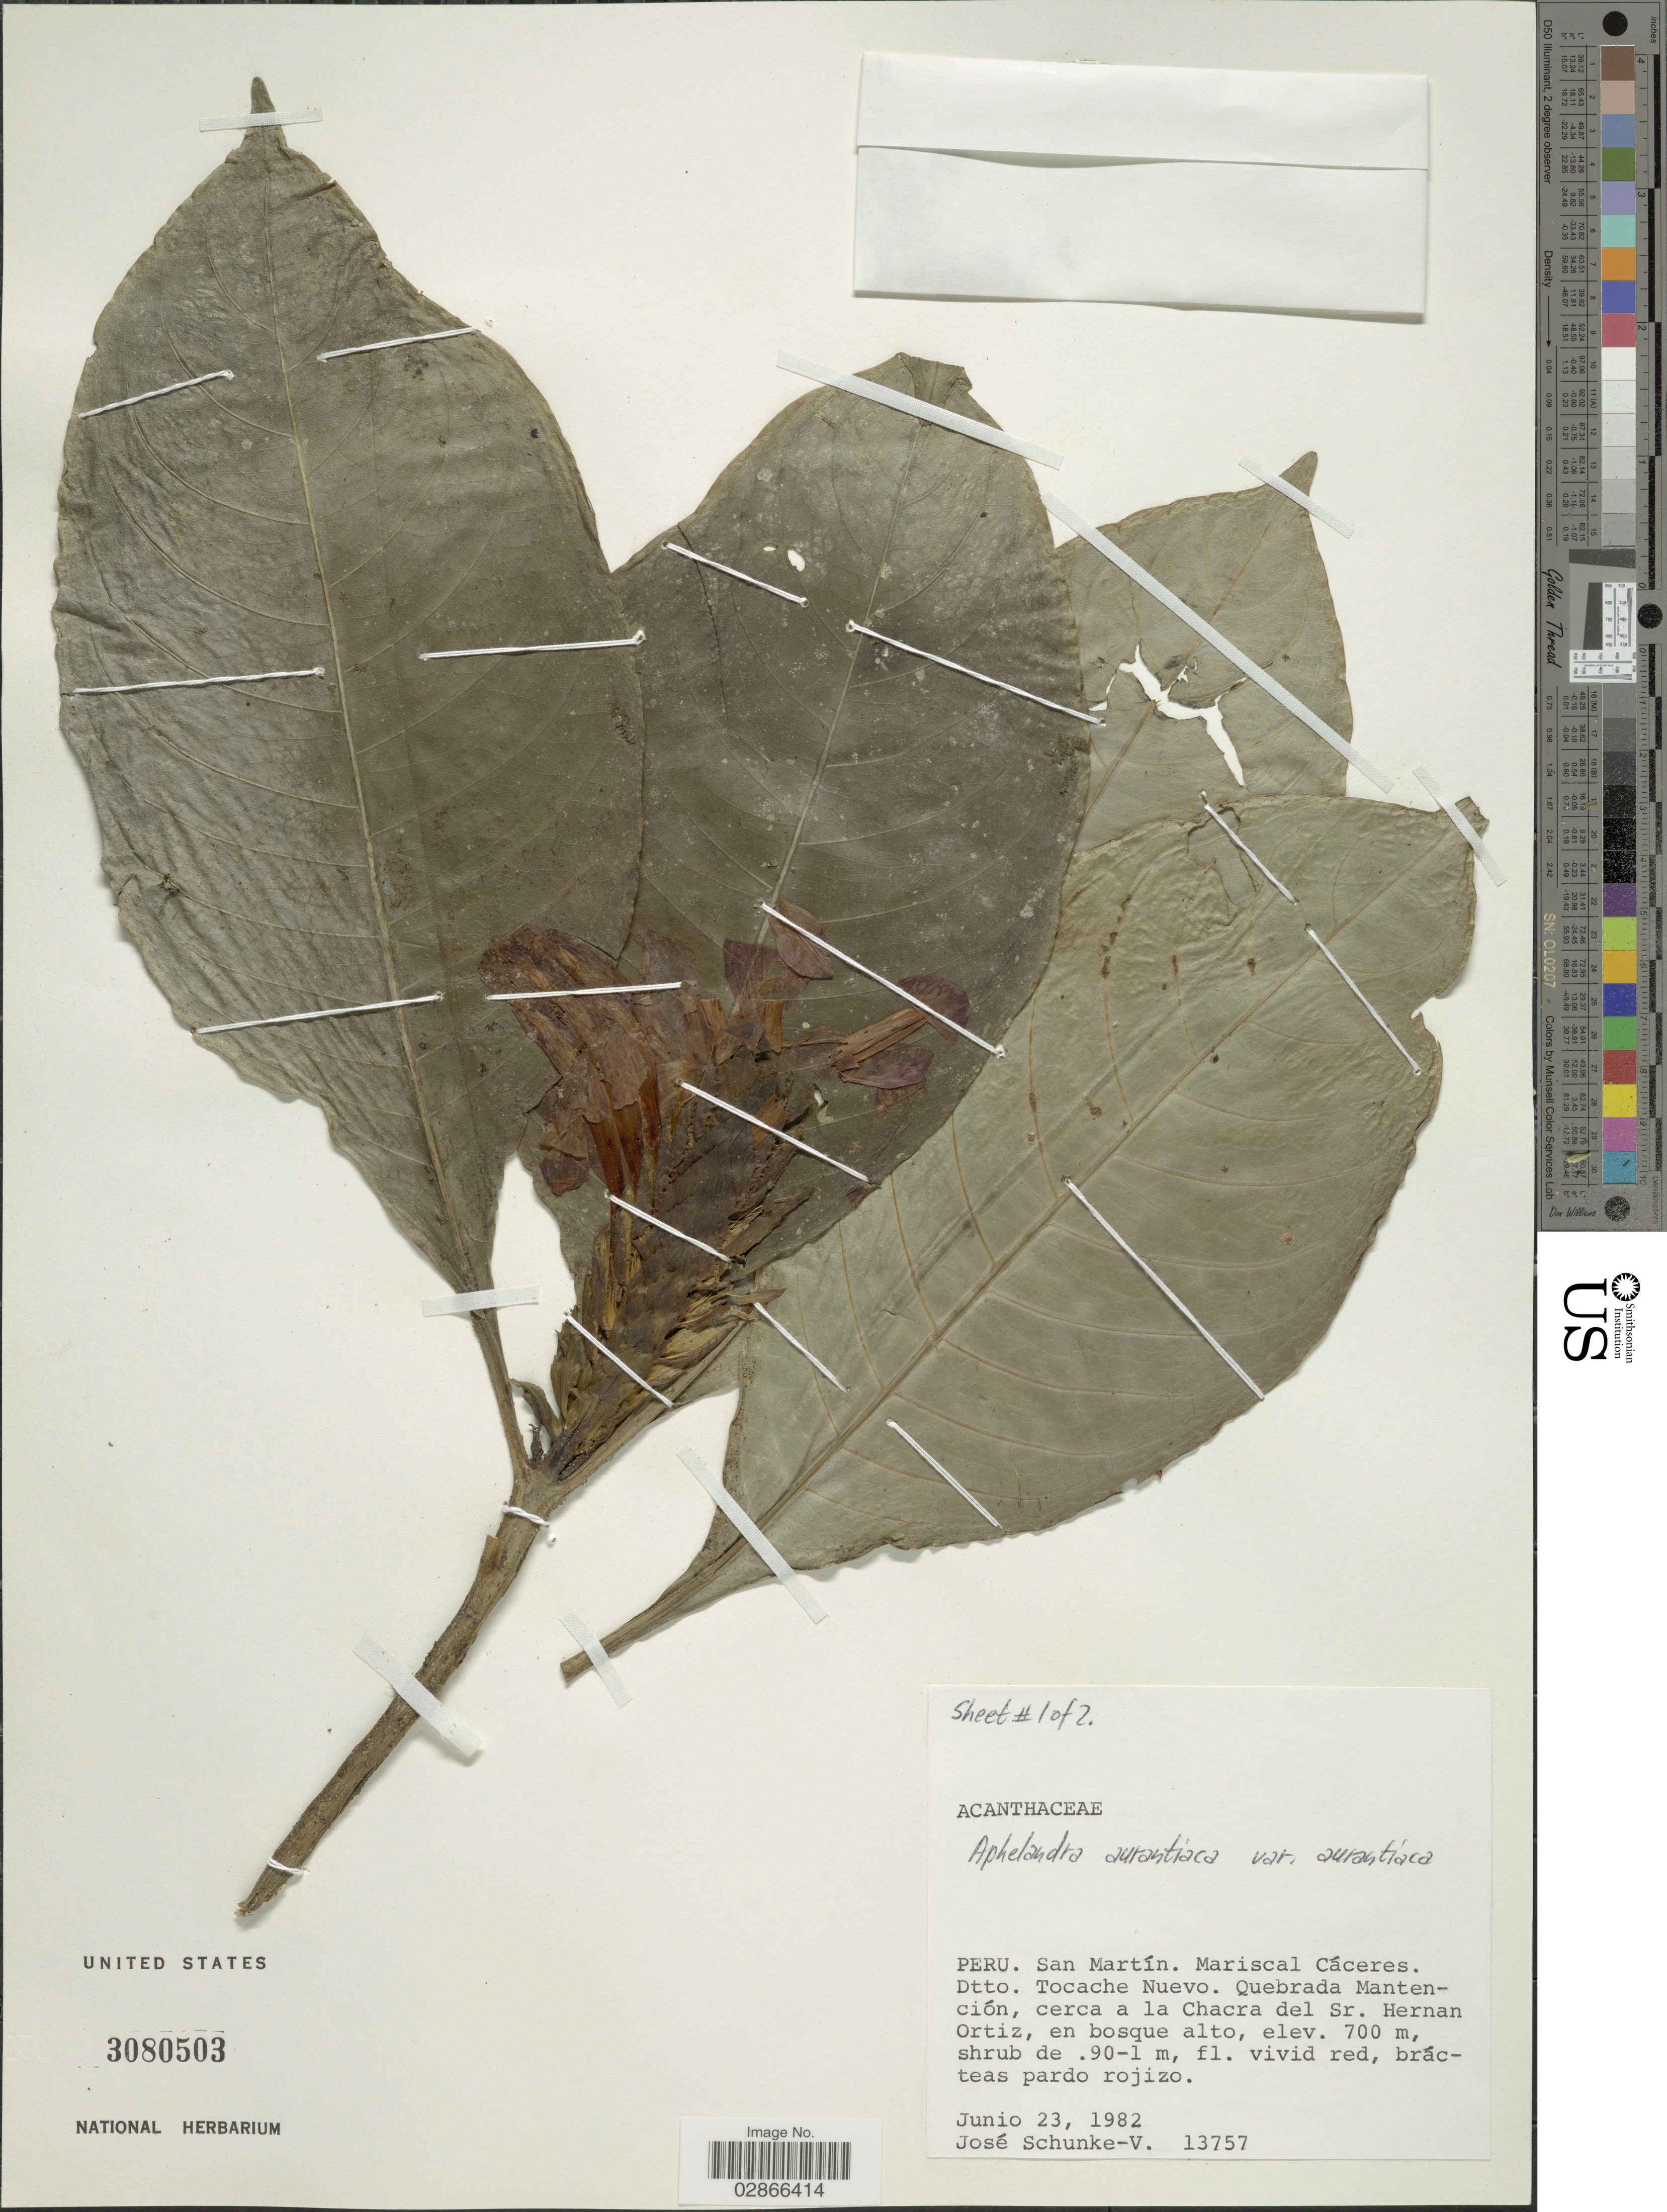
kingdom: Plantae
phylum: Tracheophyta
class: Magnoliopsida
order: Lamiales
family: Acanthaceae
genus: Aphelandra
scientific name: Aphelandra aurantiaca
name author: (Scheidw.) Lindl.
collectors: J. Schunke Vigo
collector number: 13757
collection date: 1982-06-23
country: Peru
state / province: San Martín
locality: Mariscal Cáceres. Dtto. Tocache Nuevo. Quebrada Mantención, cerca a la Chacra del Sr. Hernan Ortiz.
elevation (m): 700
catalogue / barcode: US 3080503